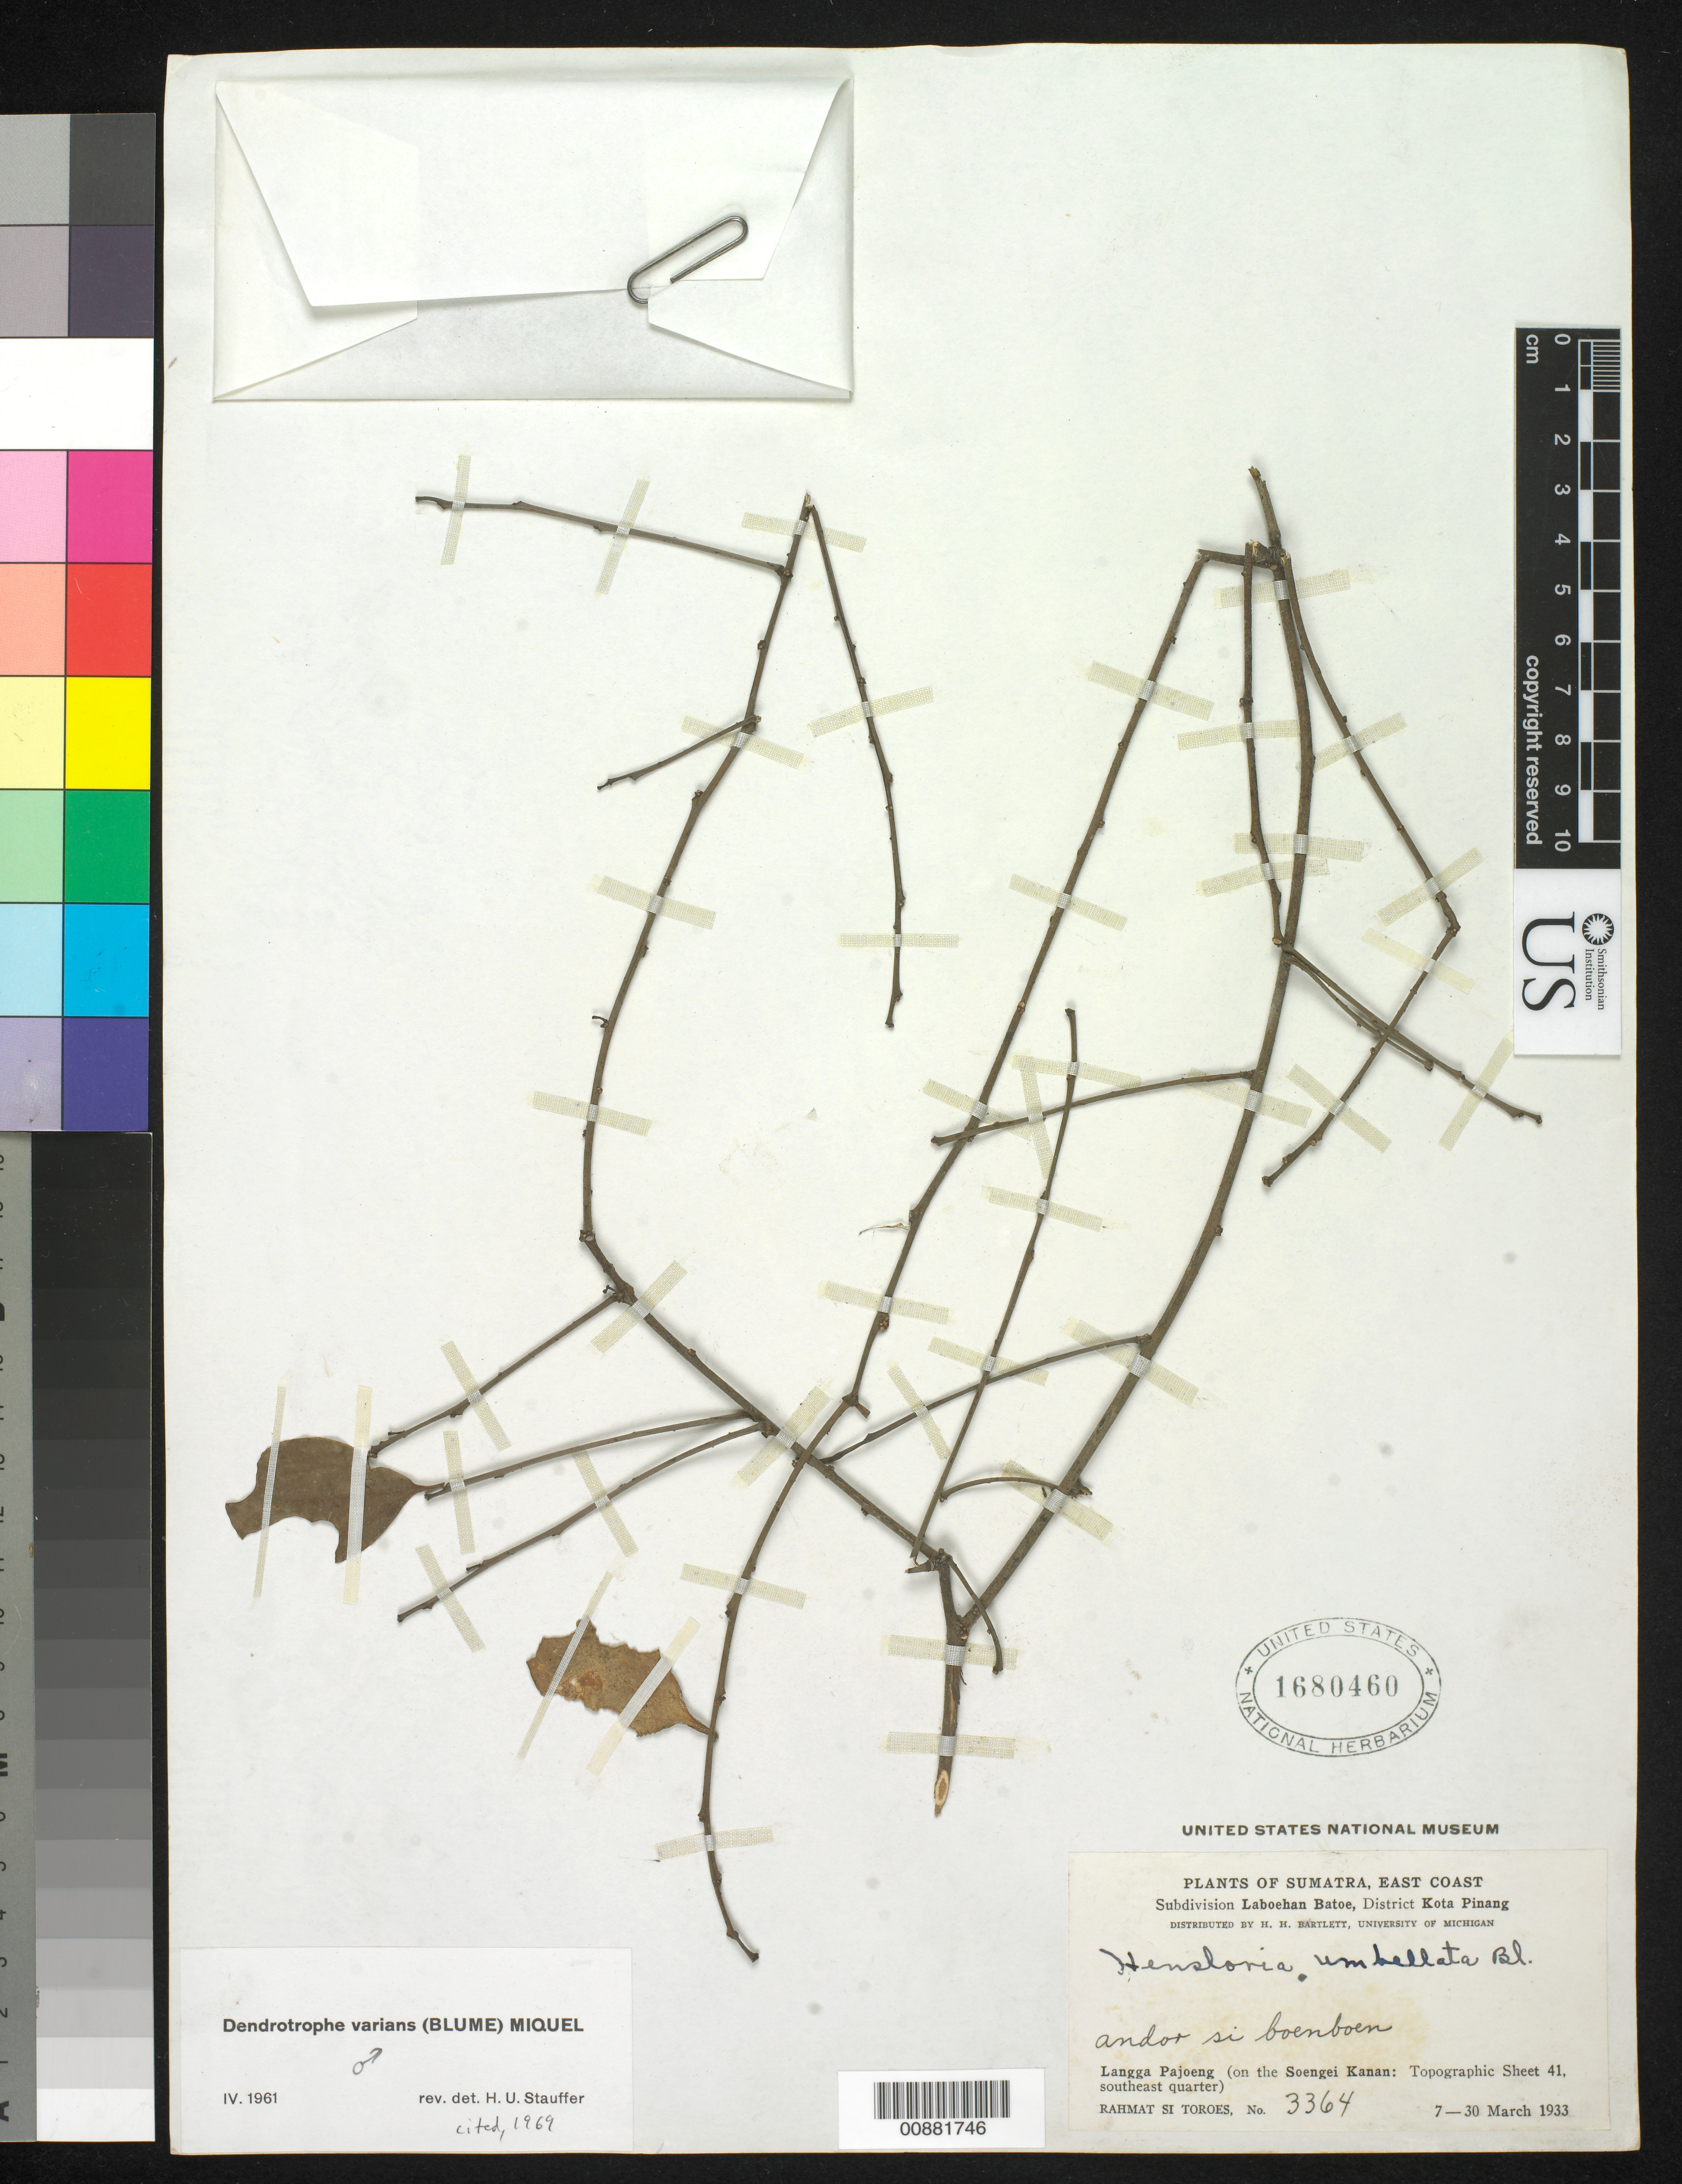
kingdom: Plantae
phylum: Tracheophyta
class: Magnoliopsida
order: Santalales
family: Amphorogynaceae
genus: Dendrotrophe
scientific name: Dendrotrophe varians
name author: (Blume) Miq.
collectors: Rahmat Si Boeea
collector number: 3364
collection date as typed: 07 Mar 1933 to 30 Mar 1933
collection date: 1933-03-07/1933-03-30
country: Indonesia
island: Sumatra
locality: E Coast, Langga Pajoeng (on the Soengei Kanan)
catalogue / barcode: US 1680460